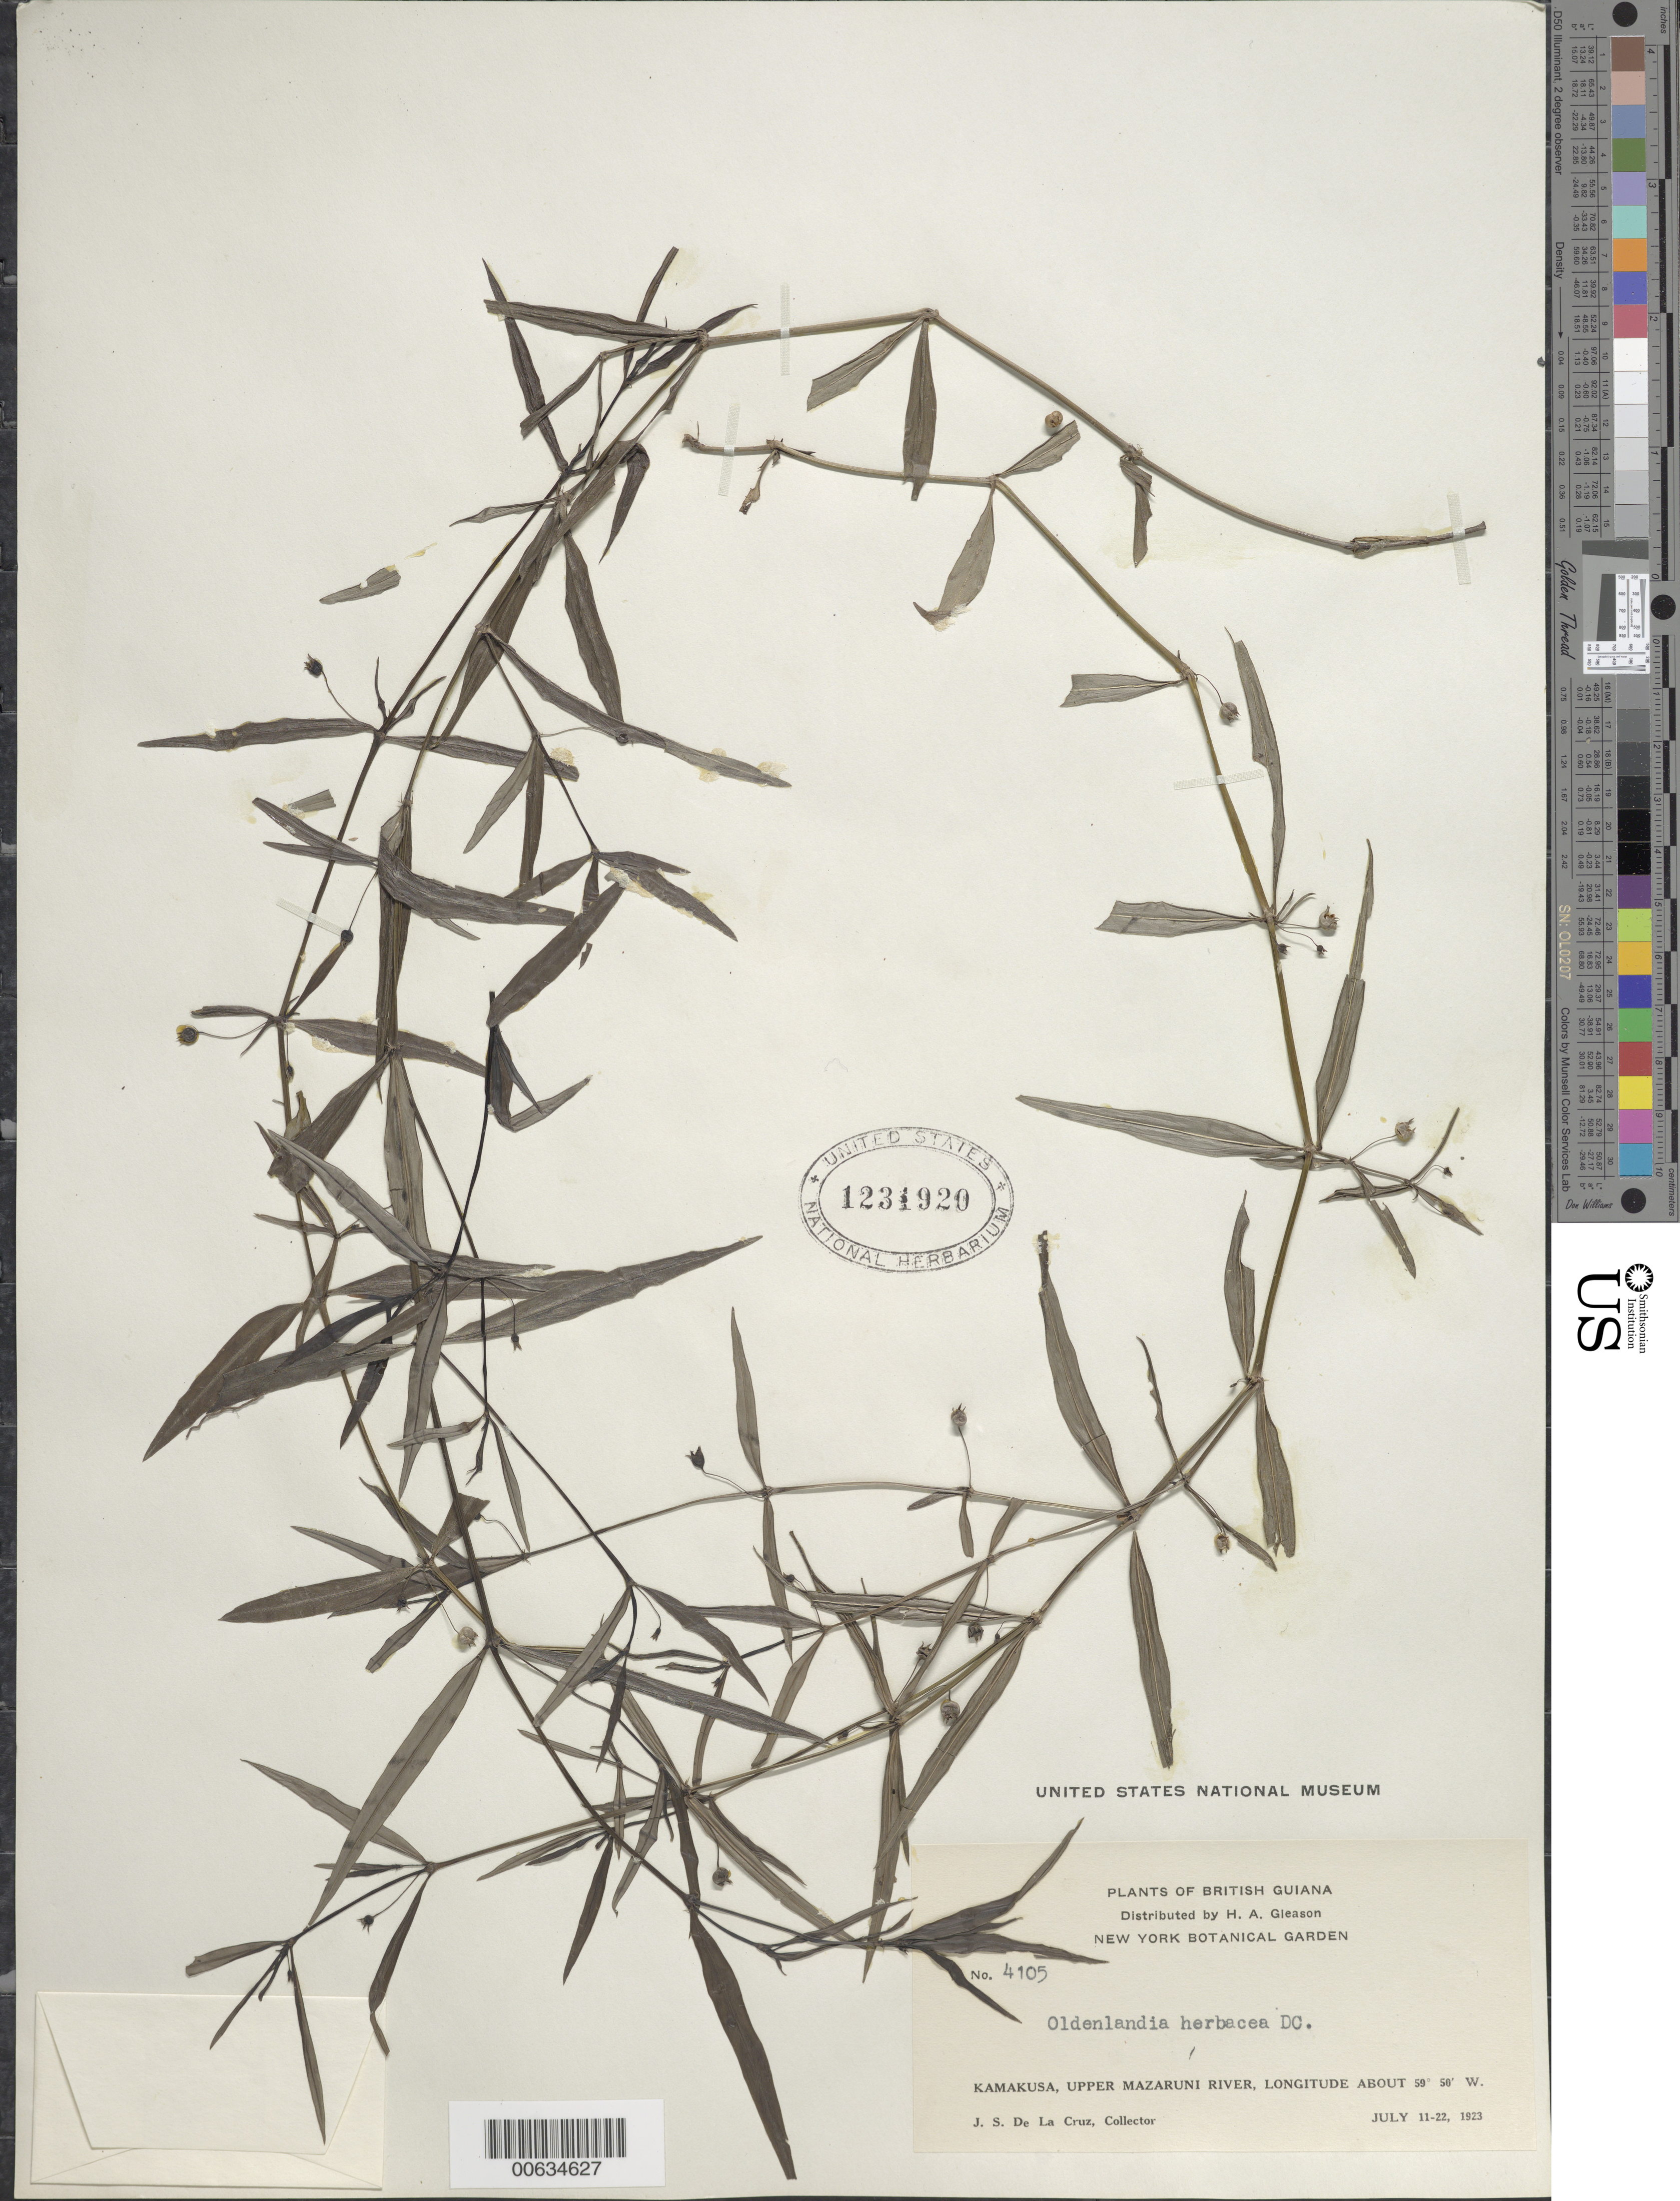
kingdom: Plantae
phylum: Tracheophyta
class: Magnoliopsida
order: Gentianales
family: Rubiaceae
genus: Oldenlandia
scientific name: Oldenlandia herbacea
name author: (L.) Roxb.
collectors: J. S. de la Cruz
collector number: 4105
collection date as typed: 11-Jul-23 to 22-Jul-23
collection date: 1923-07-11/1923-07-22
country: Guyana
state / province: Cuyuni-Mazaruni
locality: Kamakusa, Upper Mazaruni R.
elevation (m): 100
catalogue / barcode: US 1231920